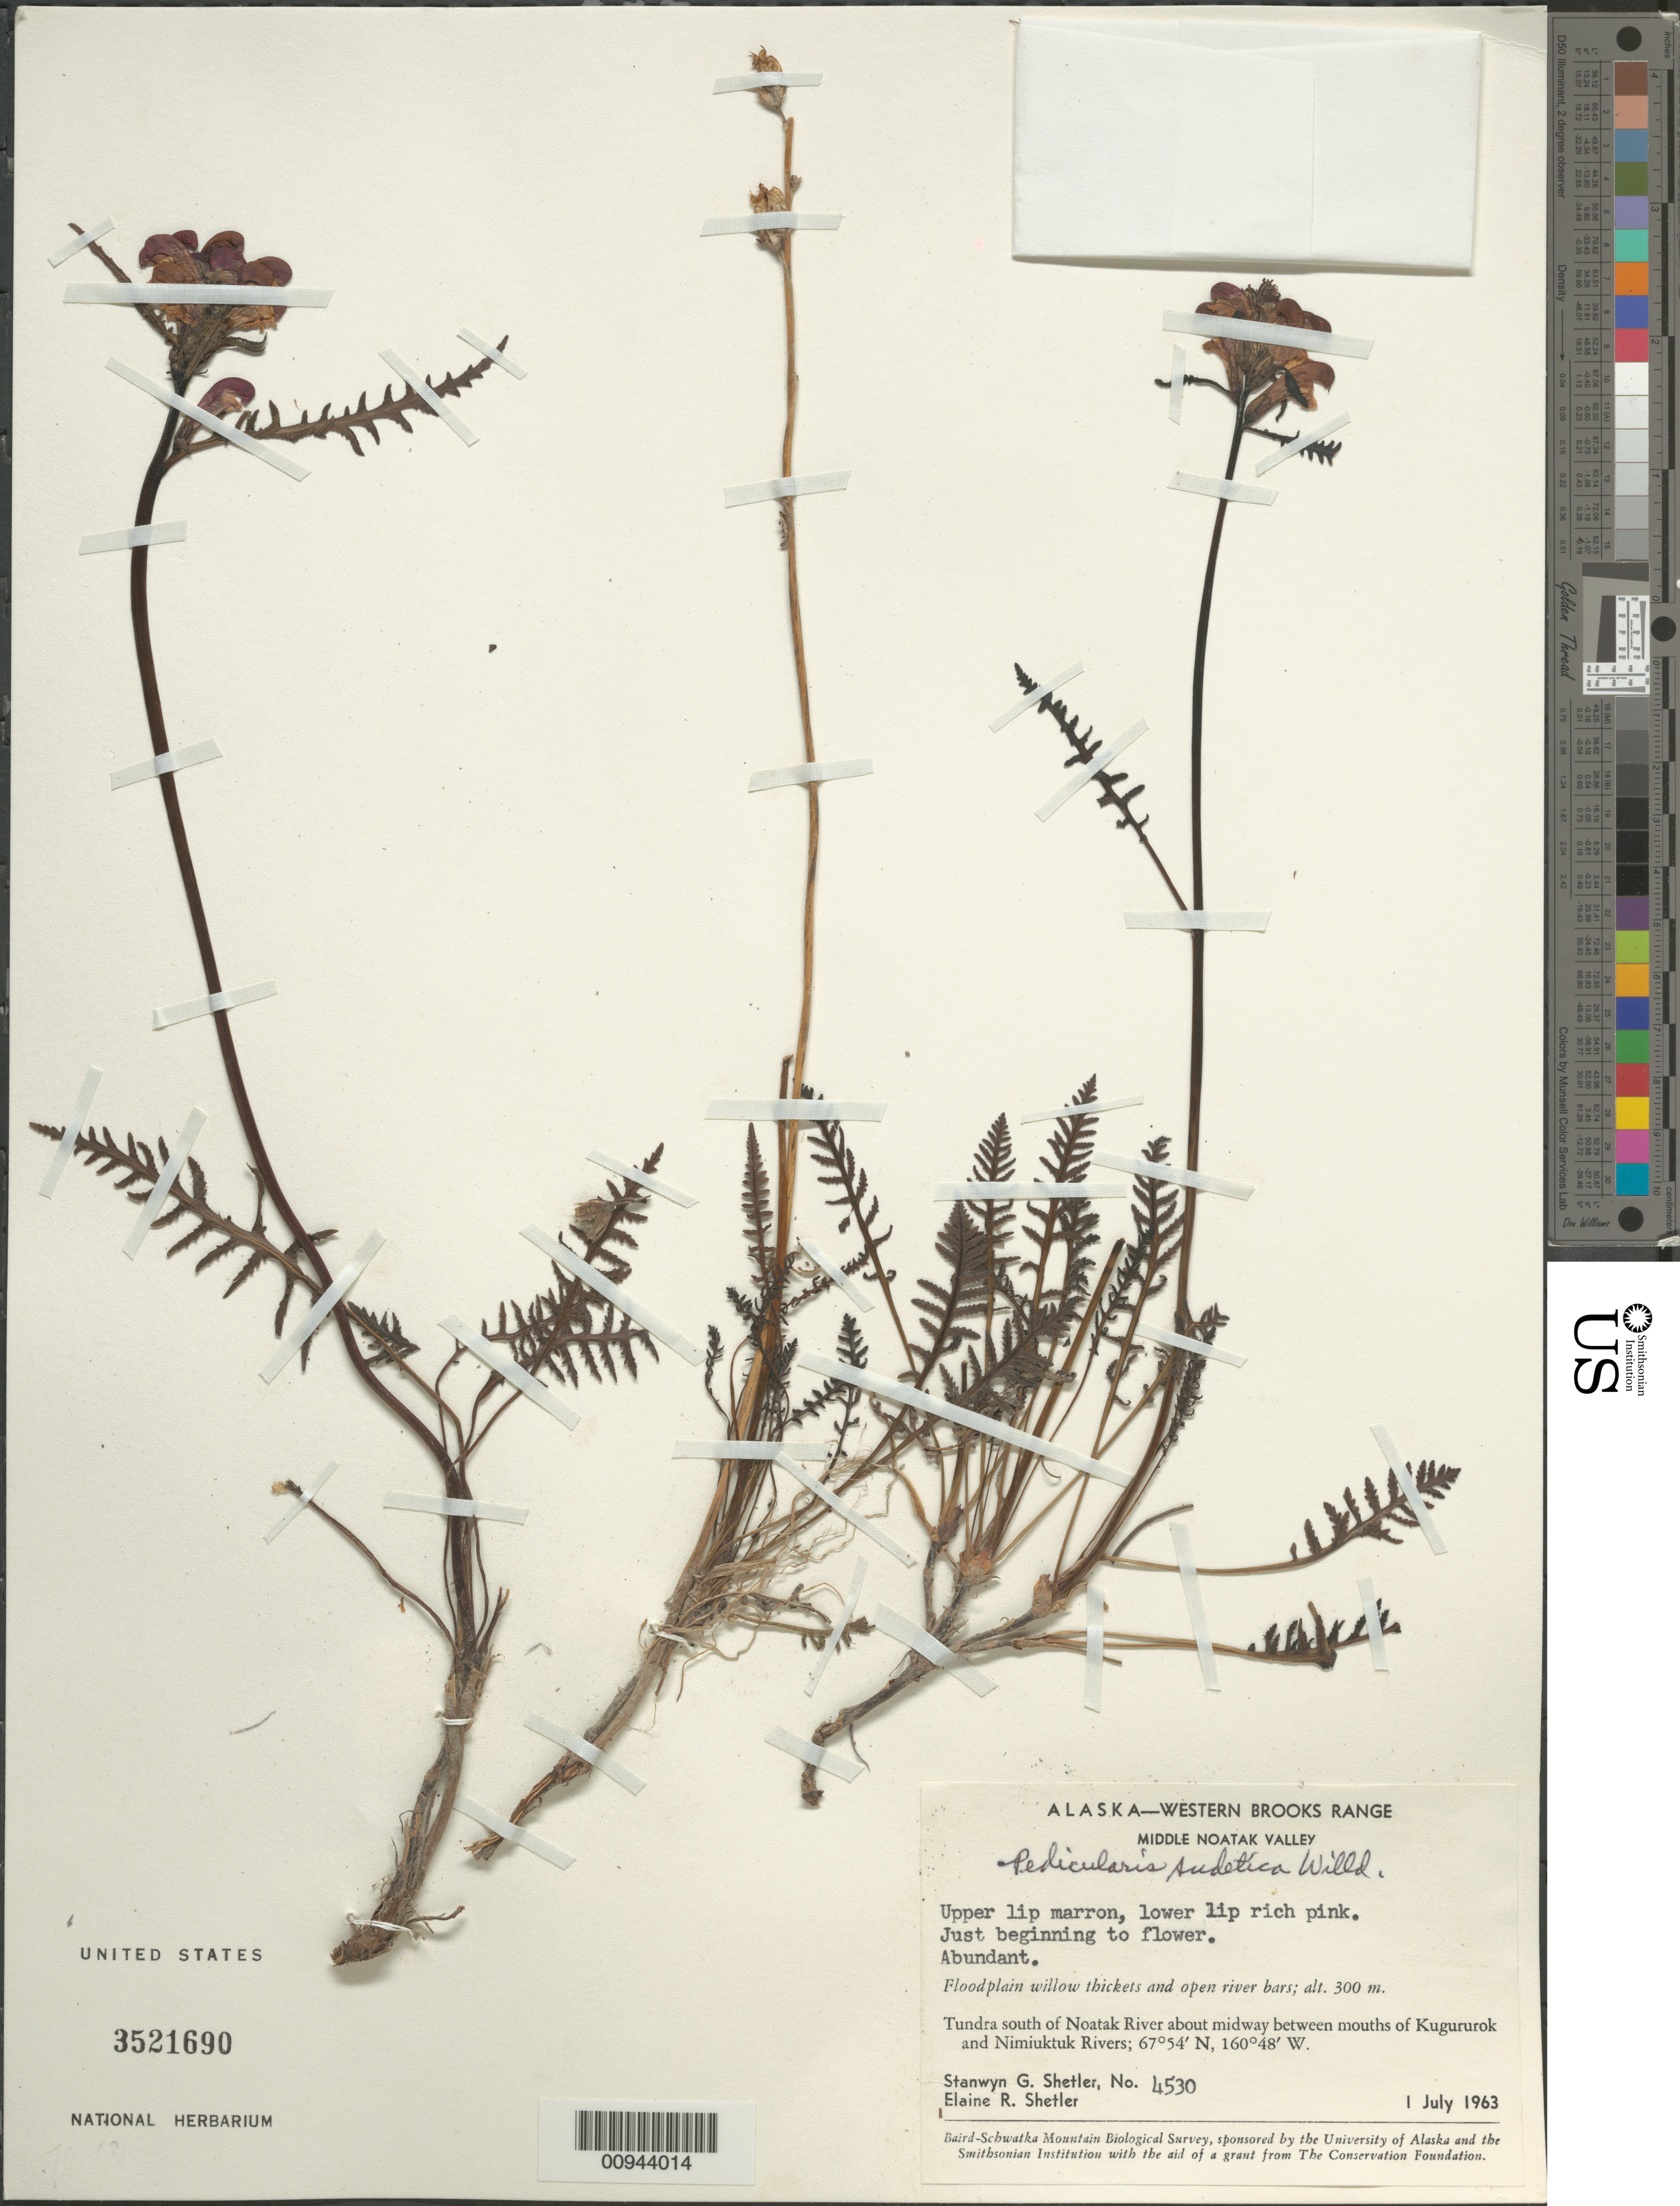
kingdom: Plantae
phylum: Tracheophyta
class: Magnoliopsida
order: Lamiales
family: Orobanchaceae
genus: Pedicularis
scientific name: Pedicularis sudetica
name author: Willd.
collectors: S. Shetler & E. R. Shetler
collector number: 4530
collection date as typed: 01 Jul 1963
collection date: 1963-07-01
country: United States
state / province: Alaska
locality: S of Noatak River about midway between mouths of Kugururok and Nimiuktuk Rivers. Western Brooks Range, Middle Noatak Valley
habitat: Tundra. Floodplain willow thickets and open river bars.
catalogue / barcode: US 3521690